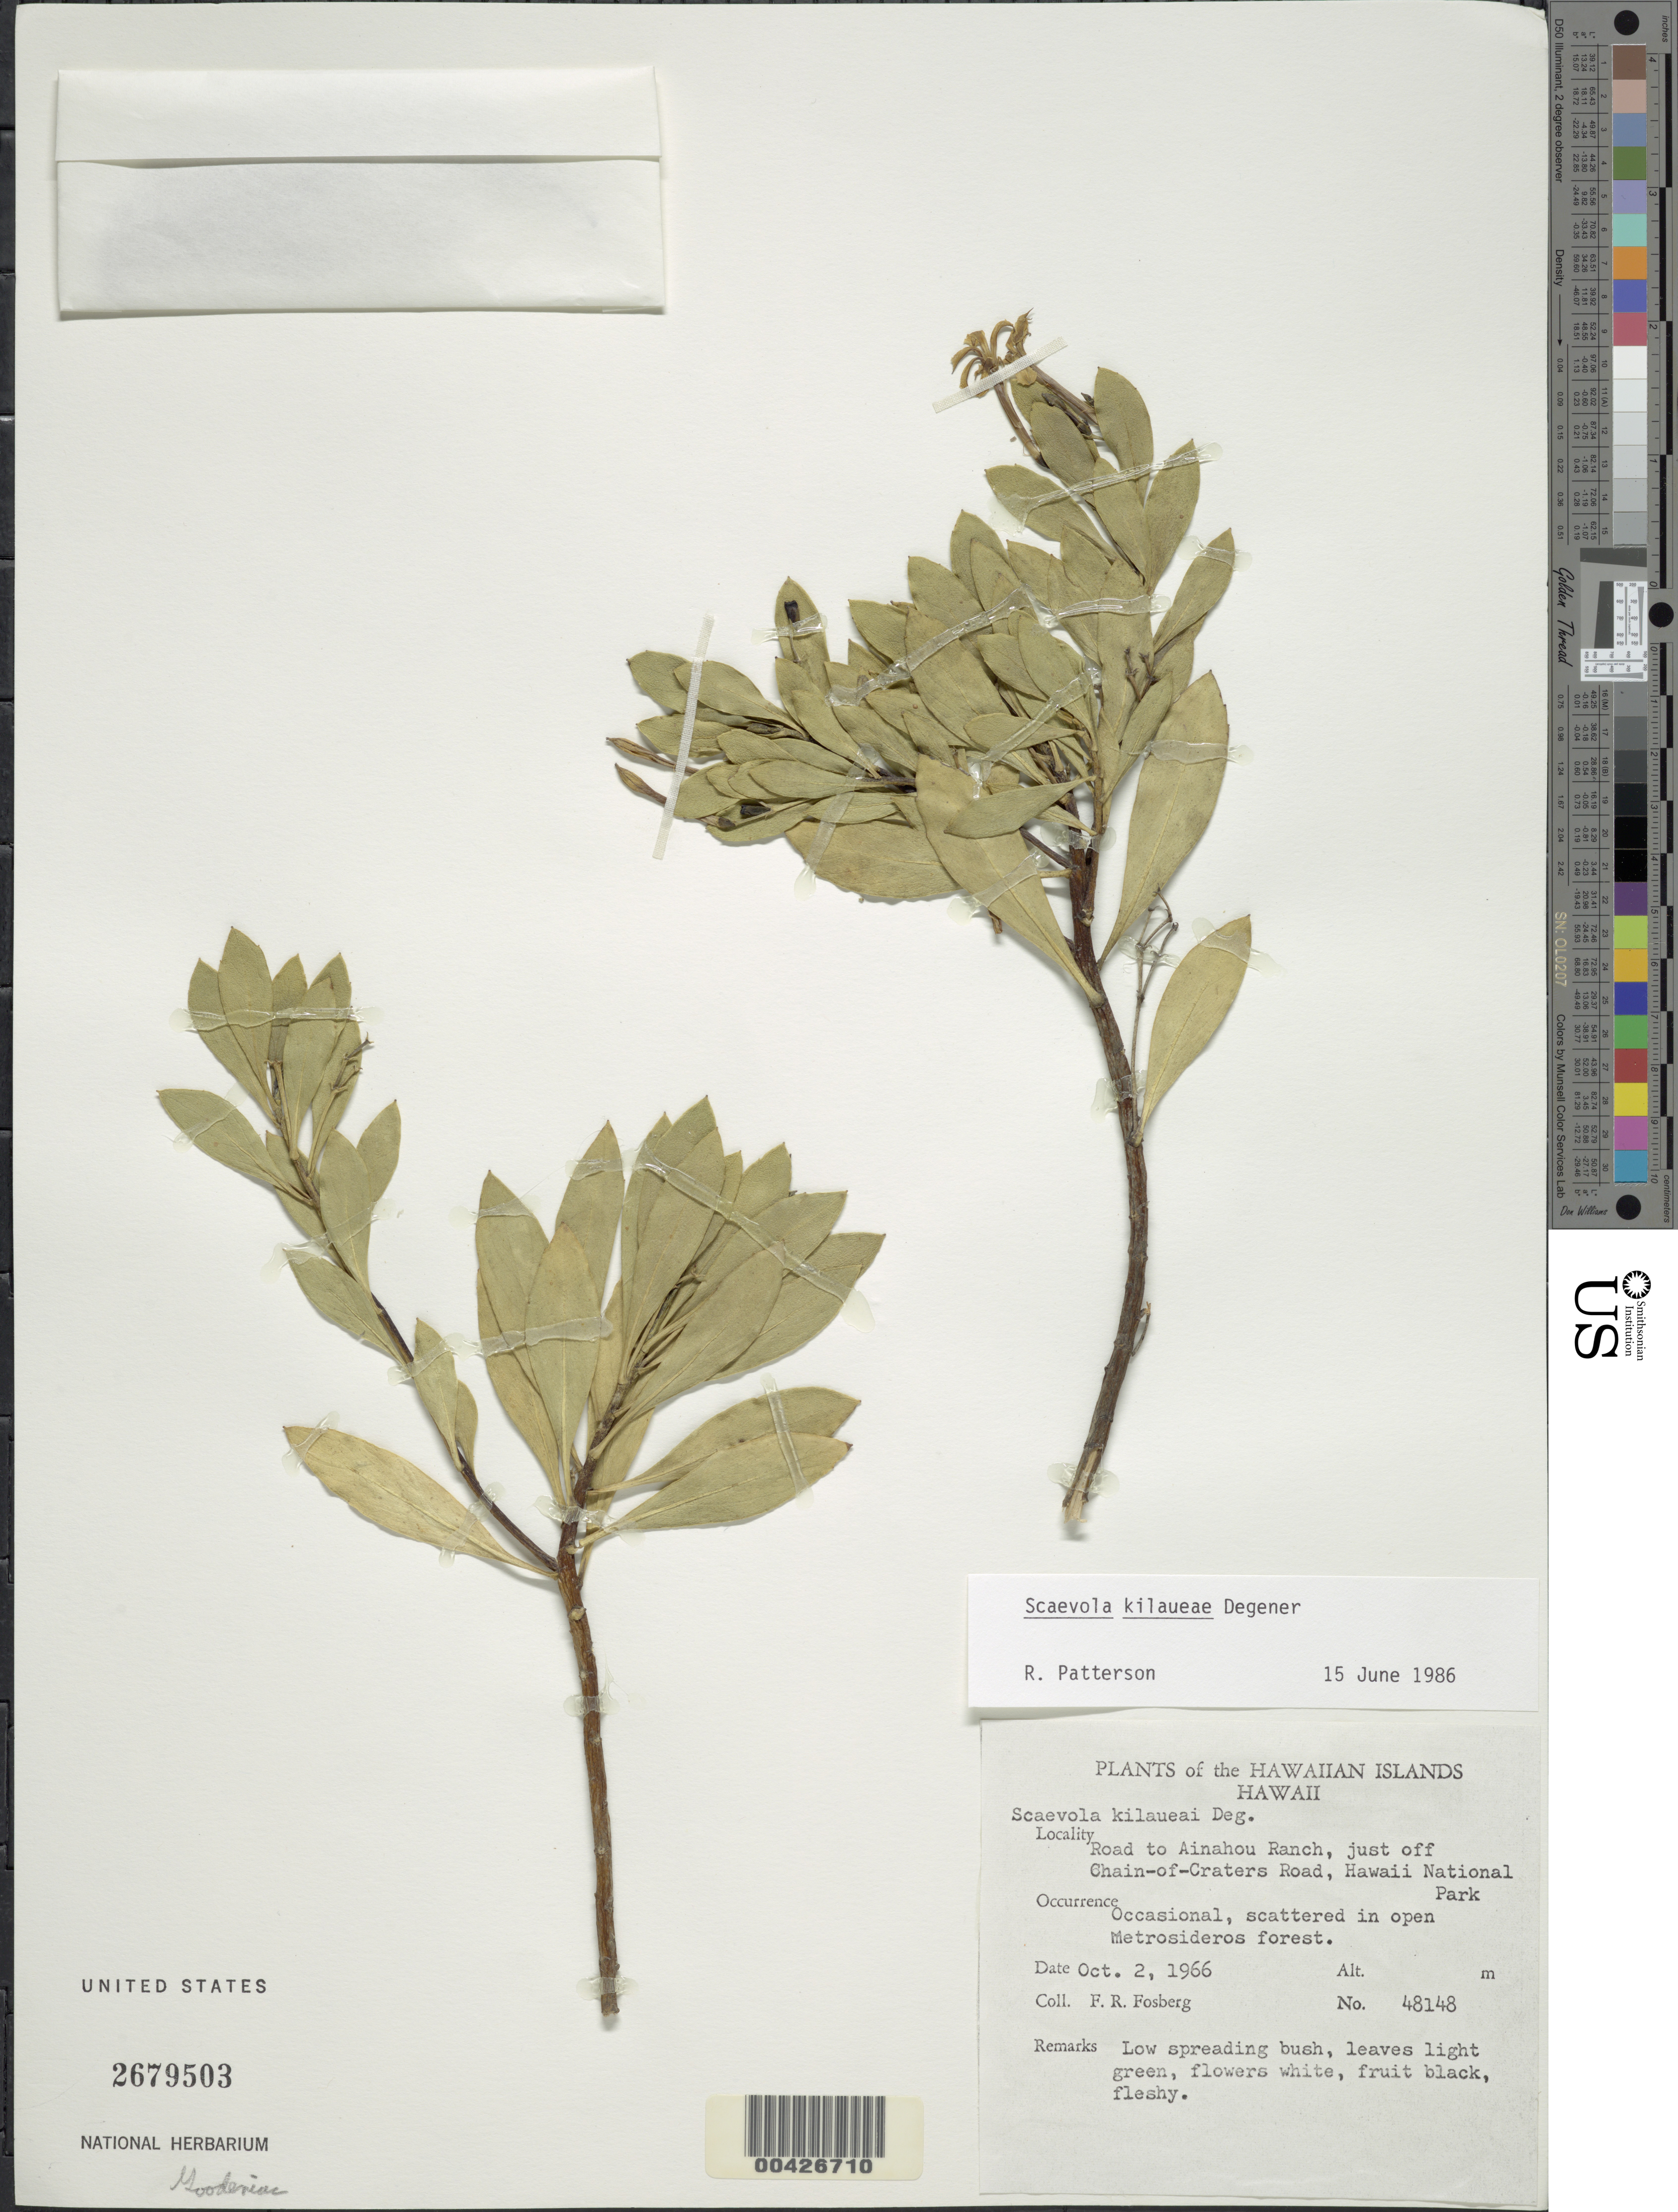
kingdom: Plantae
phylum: Tracheophyta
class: Magnoliopsida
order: Asterales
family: Goodeniaceae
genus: Scaevola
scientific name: Scaevola kilaueae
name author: O. Deg.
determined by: Patterson, R.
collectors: F. R. Fosberg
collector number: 48148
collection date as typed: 2 Oct 1966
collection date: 1966-10-02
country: United States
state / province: Hawaii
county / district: Hawaii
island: Hawaii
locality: Road to Ainahou Ranch, just off Chain-of-Craters Road, Hawaii National Park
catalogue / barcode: US 2679503